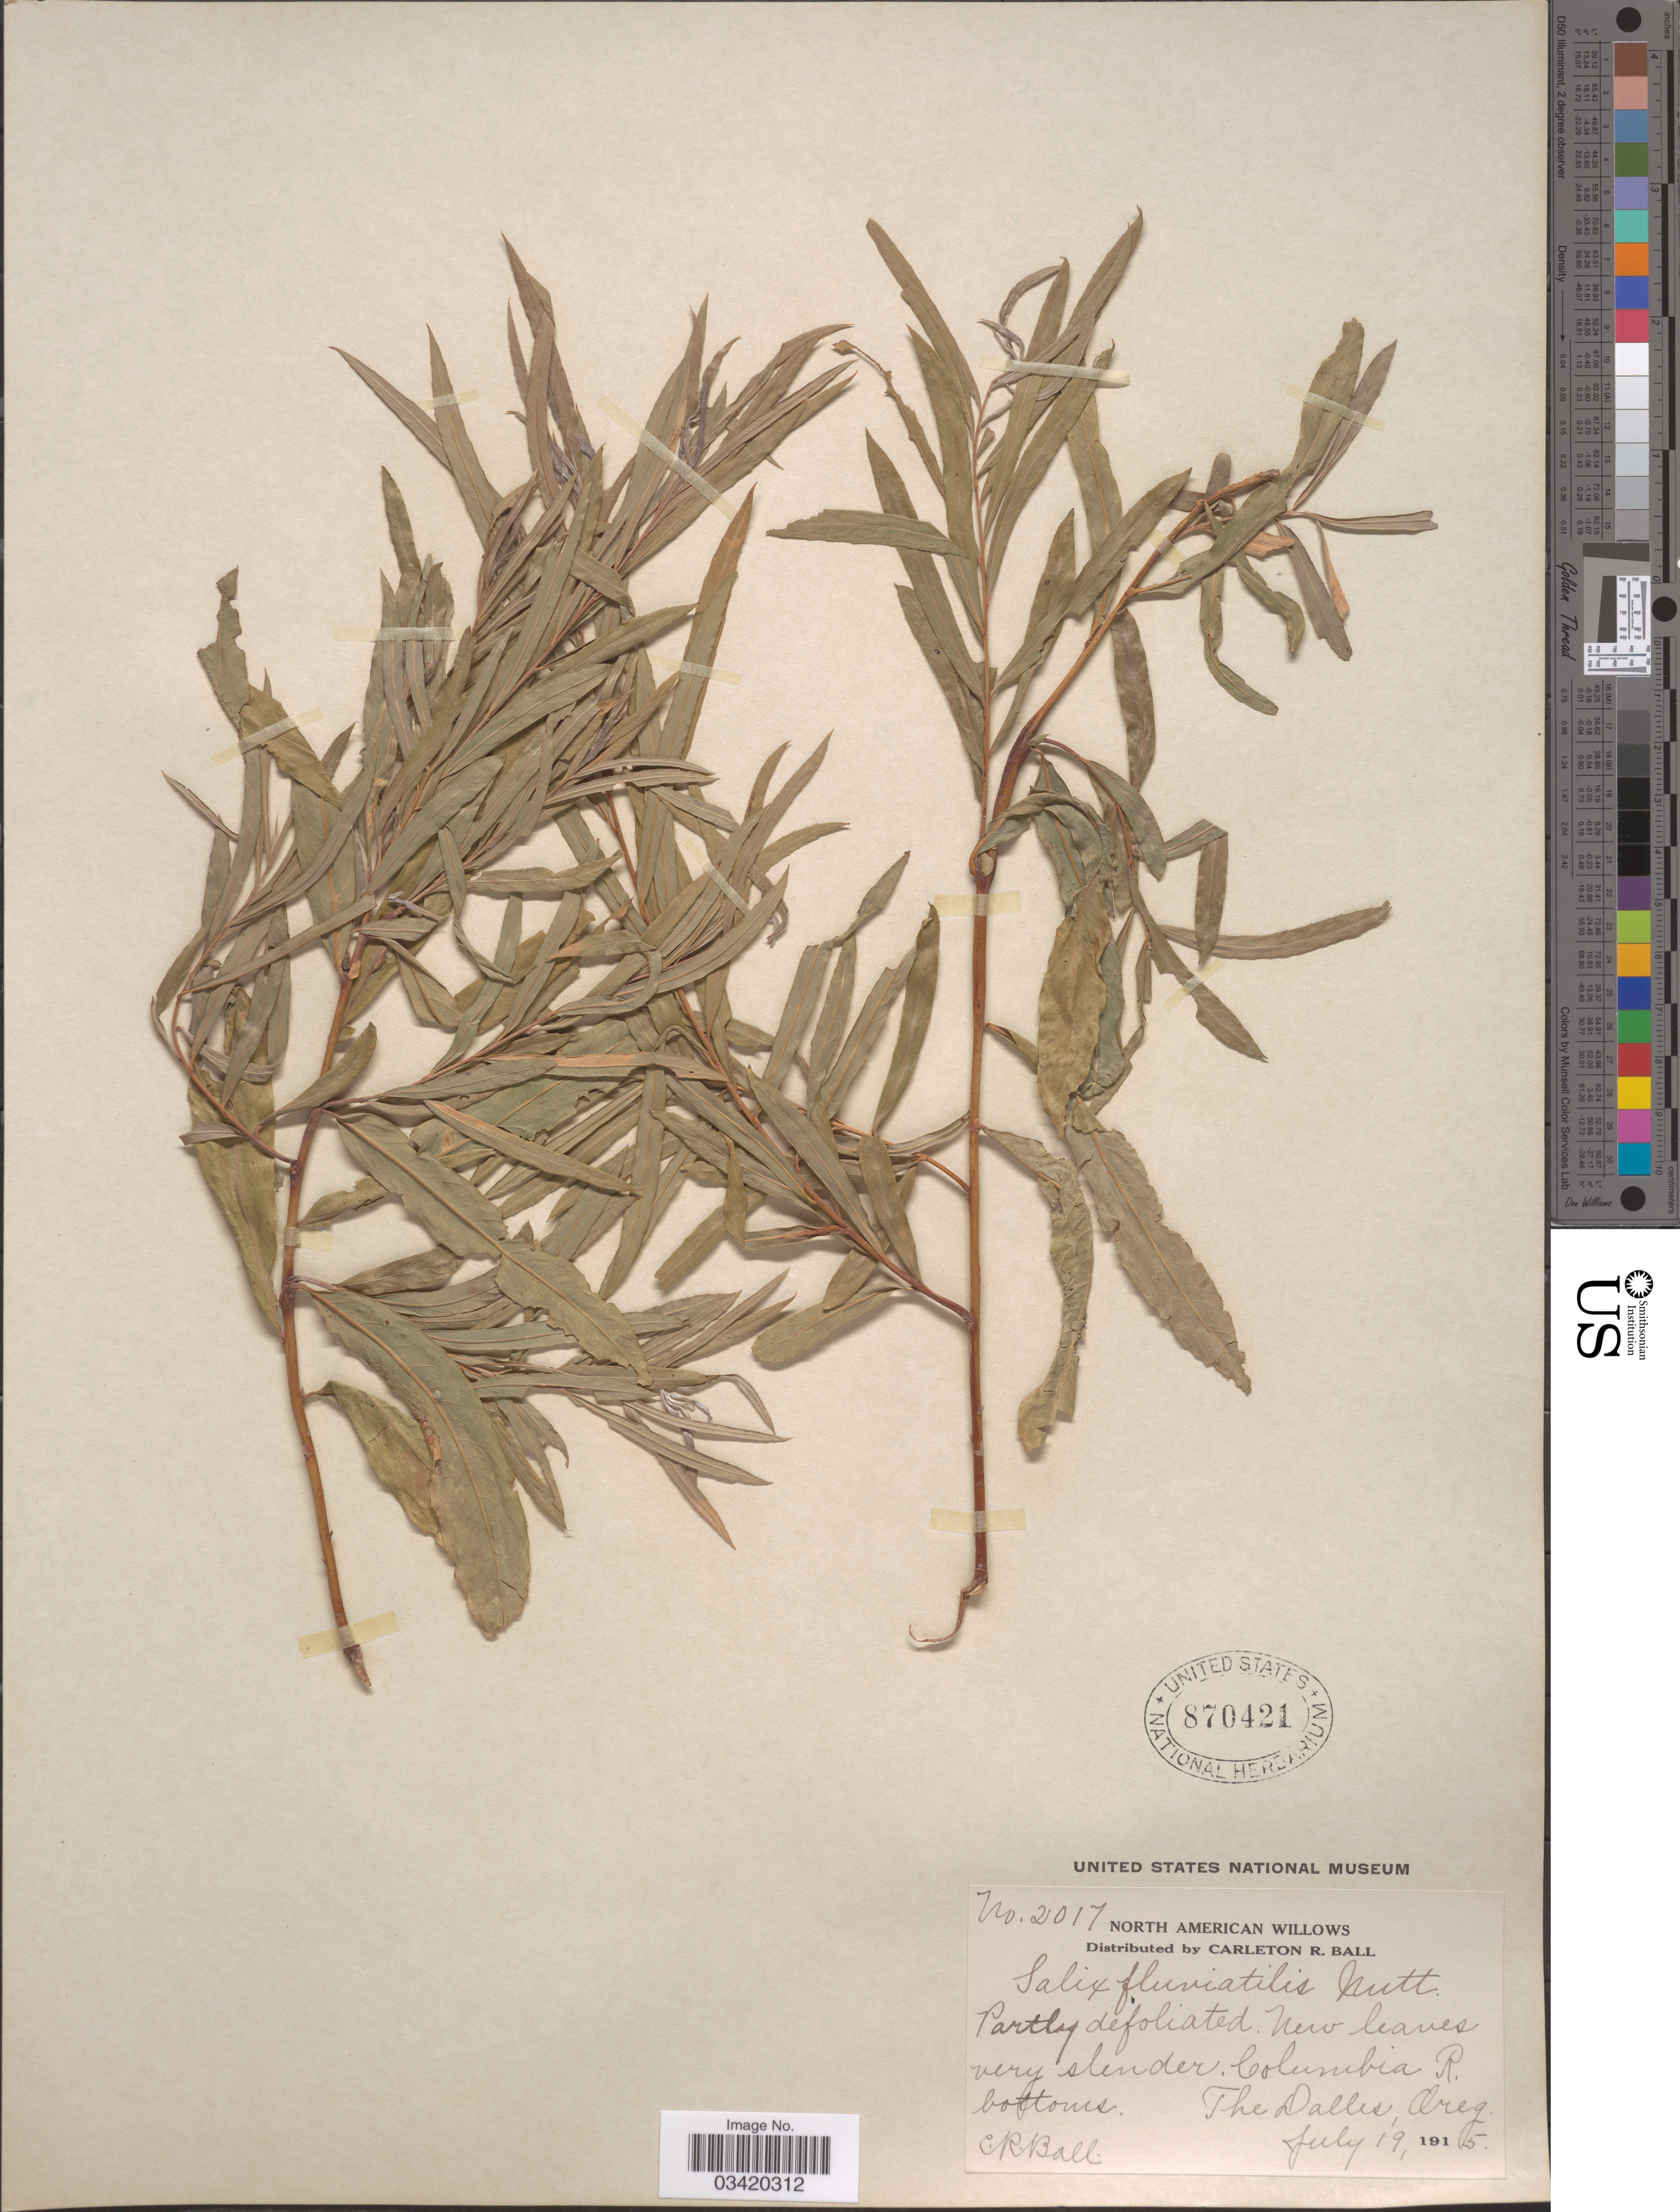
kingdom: Plantae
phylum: Tracheophyta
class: Magnoliopsida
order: Malpighiales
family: Salicaceae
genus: Salix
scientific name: Salix fluviatilis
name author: Nutt.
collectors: C. R. Ball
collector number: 2017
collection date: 1915-07-19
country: United States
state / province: Oregon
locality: Columbia R. bottoms. The Dalles.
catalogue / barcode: US 870421